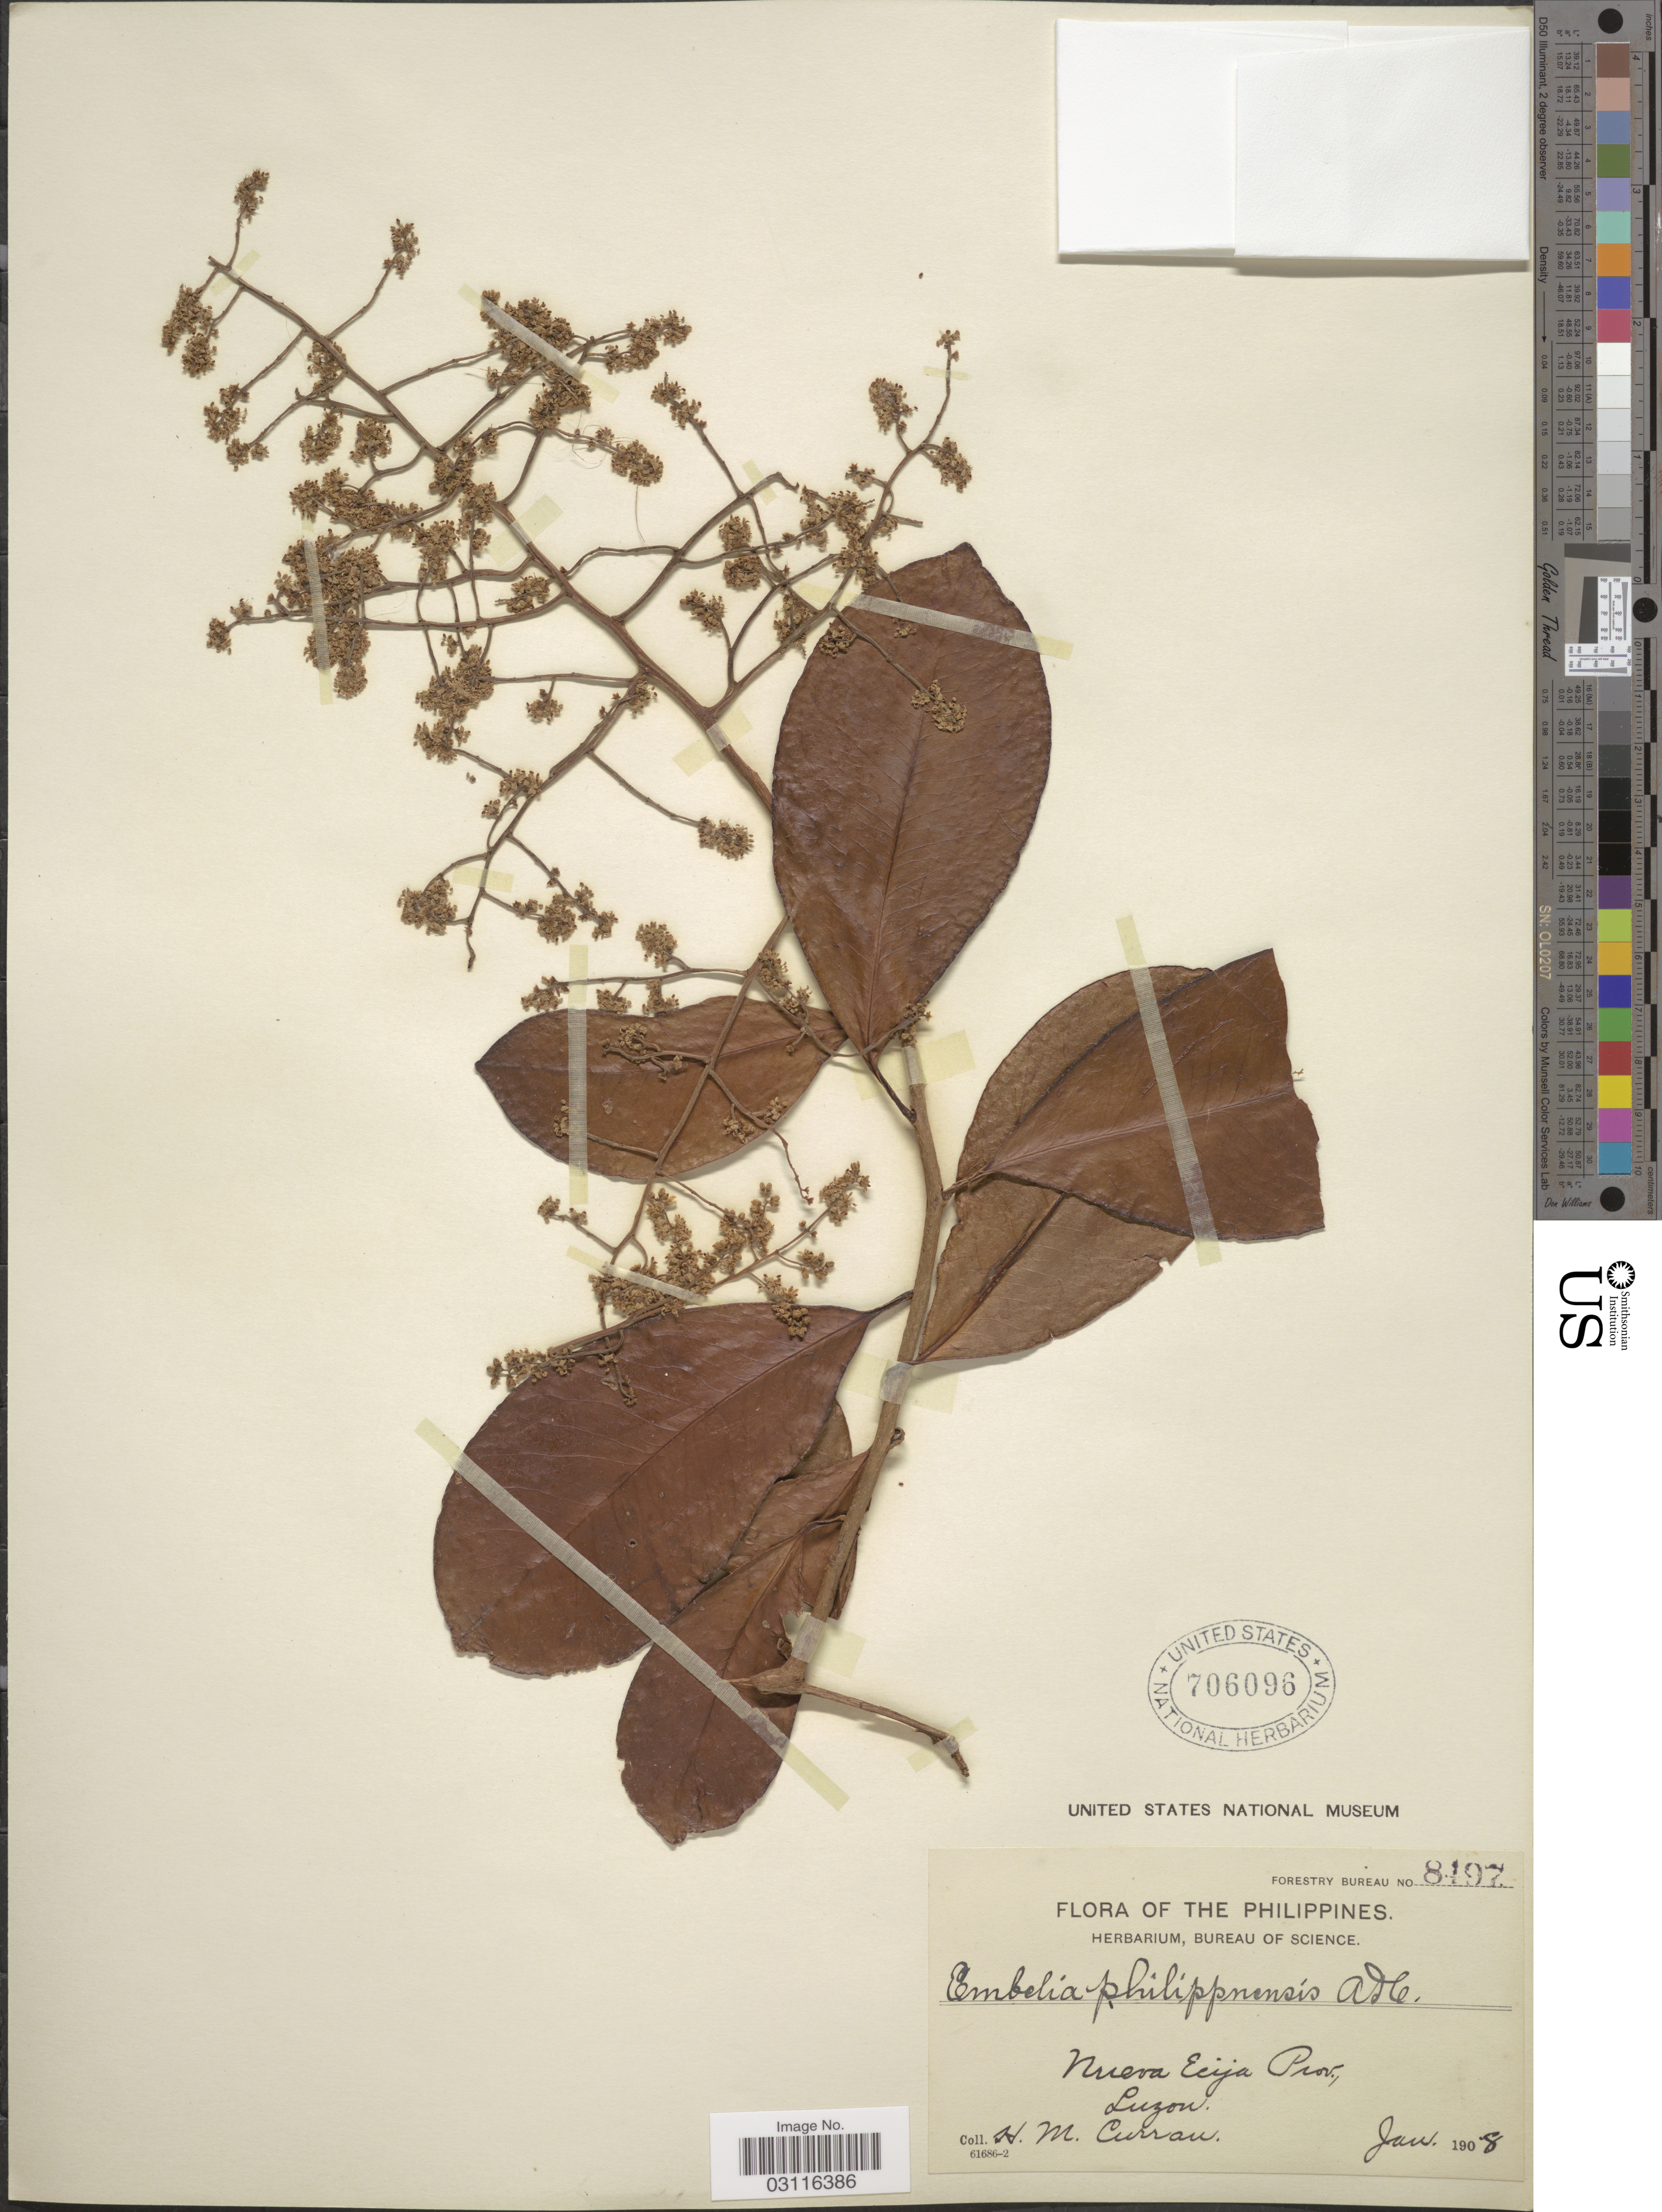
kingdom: Plantae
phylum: Tracheophyta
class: Magnoliopsida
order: Ericales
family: Primulaceae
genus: Embelia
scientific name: Embelia philippinensis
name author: A. DC.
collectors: H. M. Curran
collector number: Forestry Bureau 8497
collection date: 1908-01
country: Philippines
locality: Nueva Ecija Prov., Luzon.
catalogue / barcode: US 706096